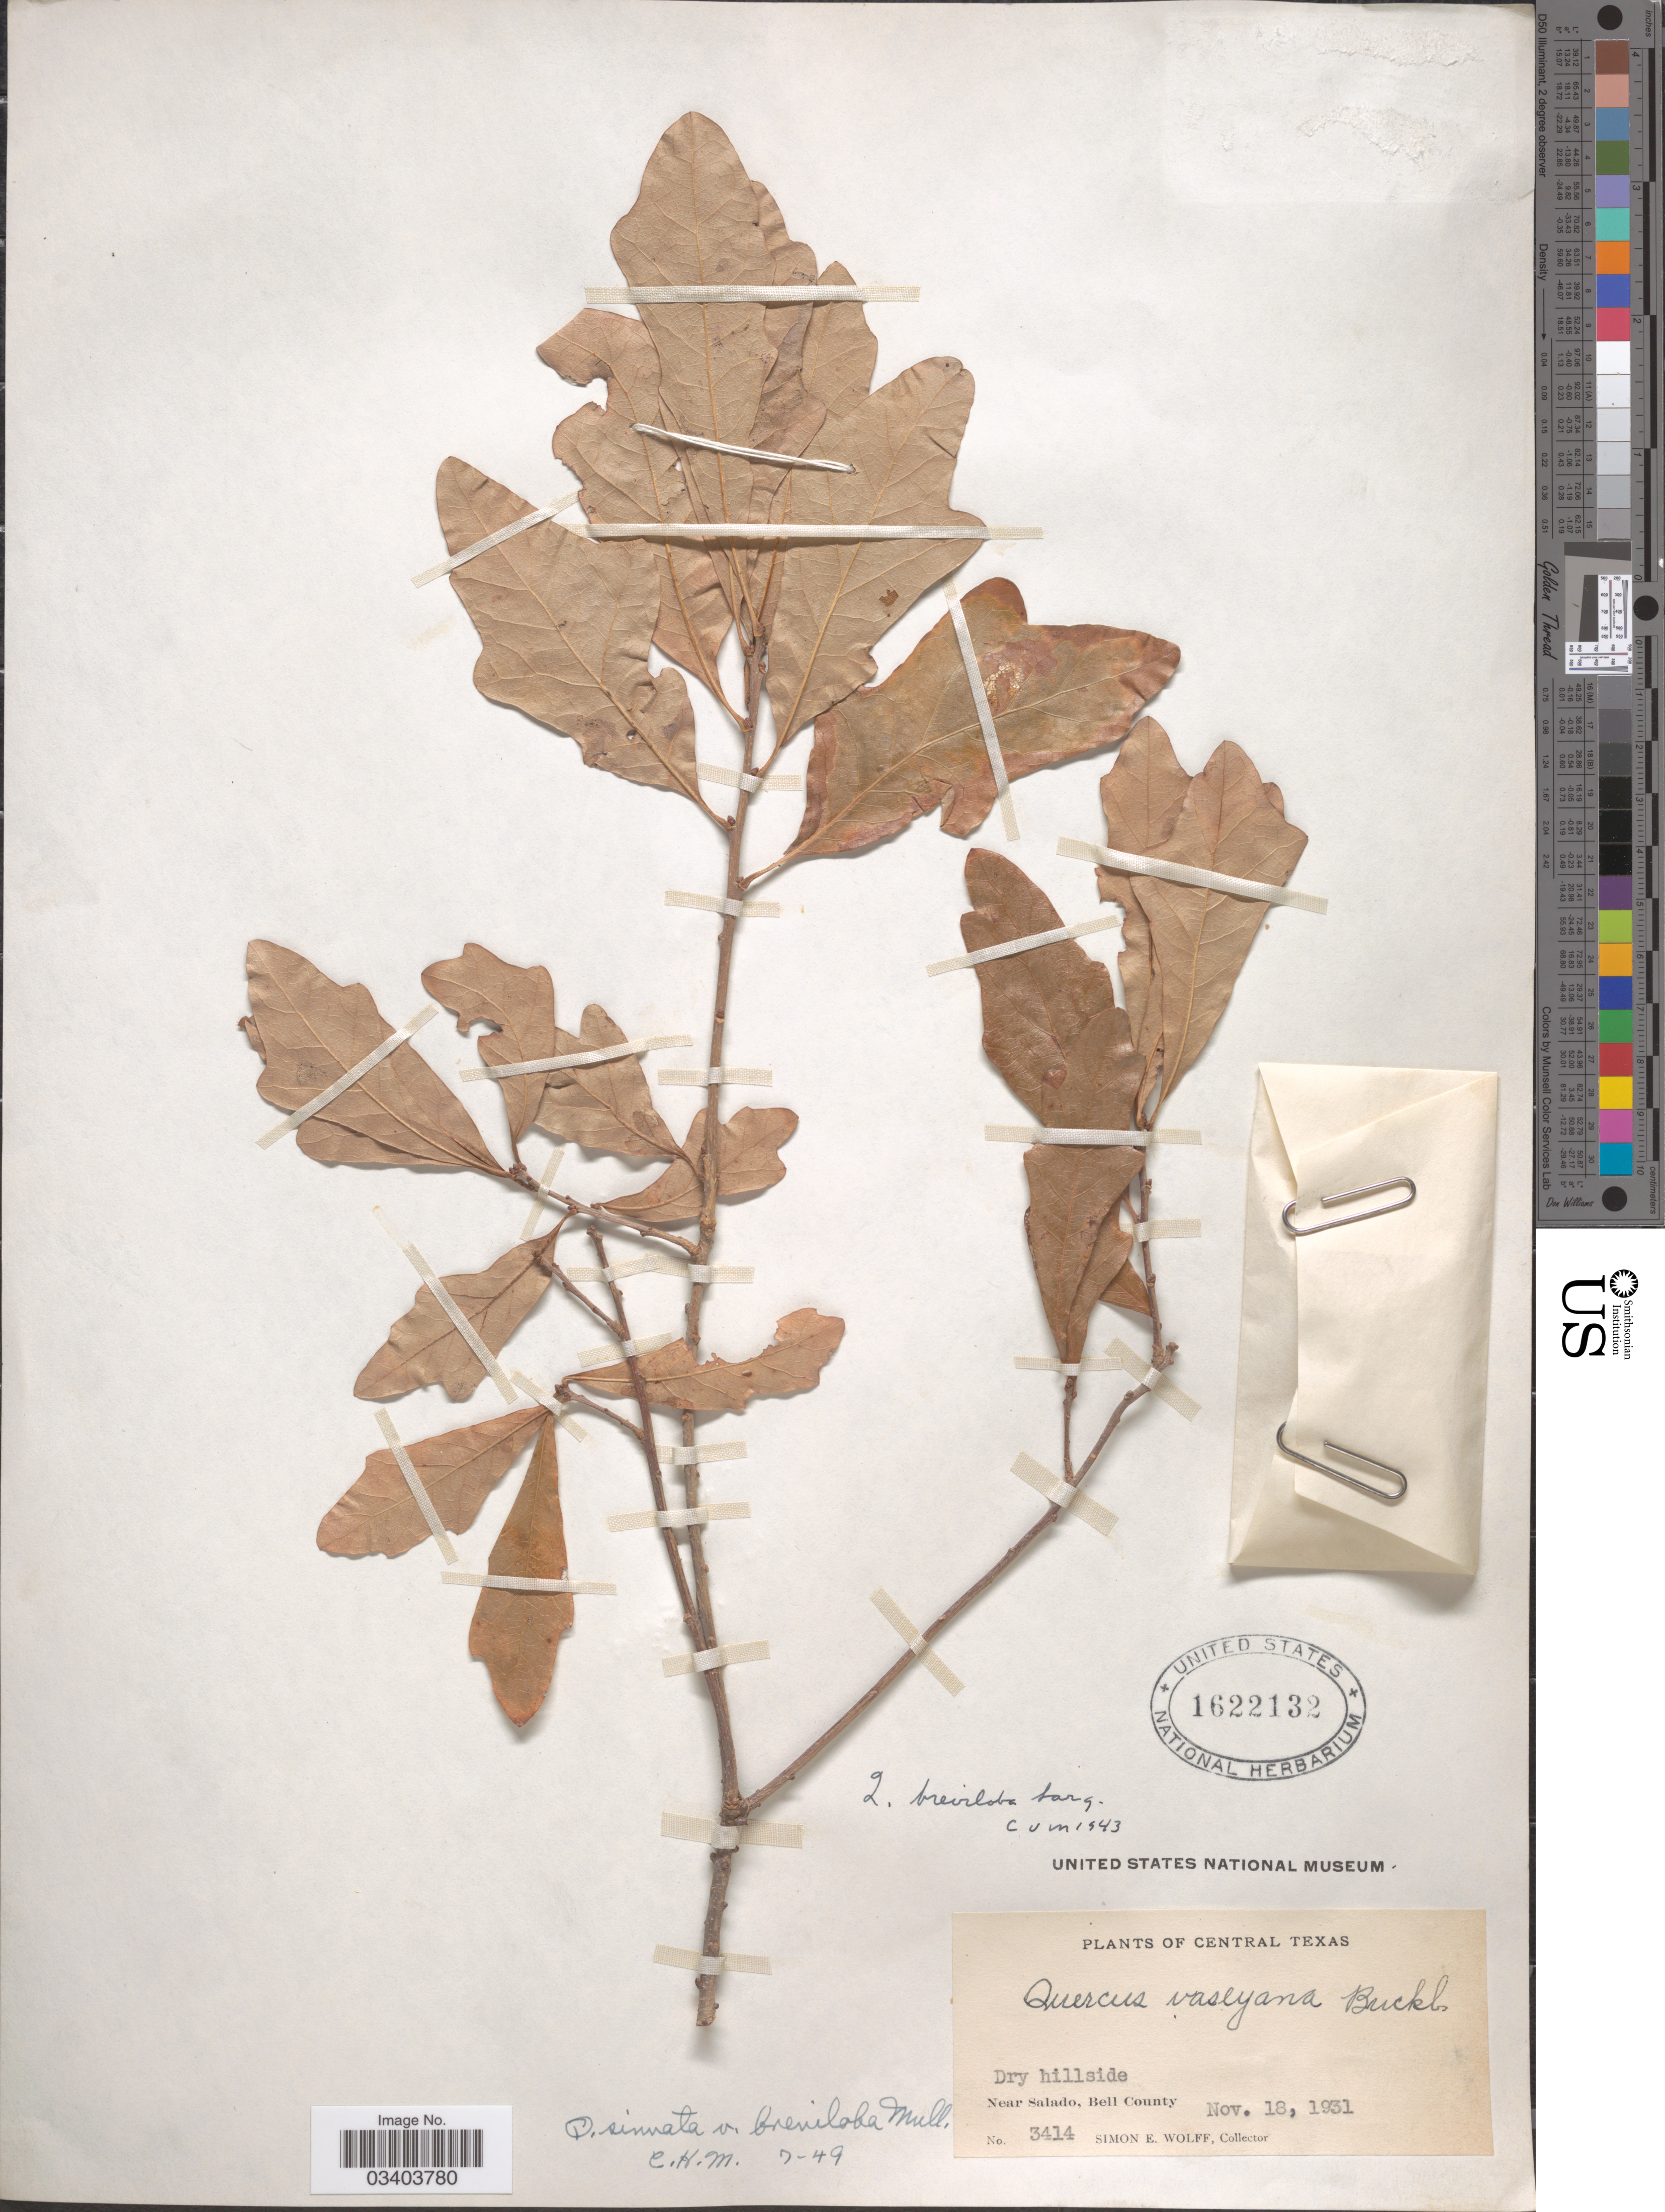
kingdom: Plantae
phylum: Tracheophyta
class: Magnoliopsida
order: Fagales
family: Fagaceae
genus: Quercus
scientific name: Quercus breviloba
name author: (Torr.) Sarg.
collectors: S. E. Wolff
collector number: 3414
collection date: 1931-11-18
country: United States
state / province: Texas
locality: Central Texas. Near Salado, Bell County.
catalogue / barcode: US 1622132